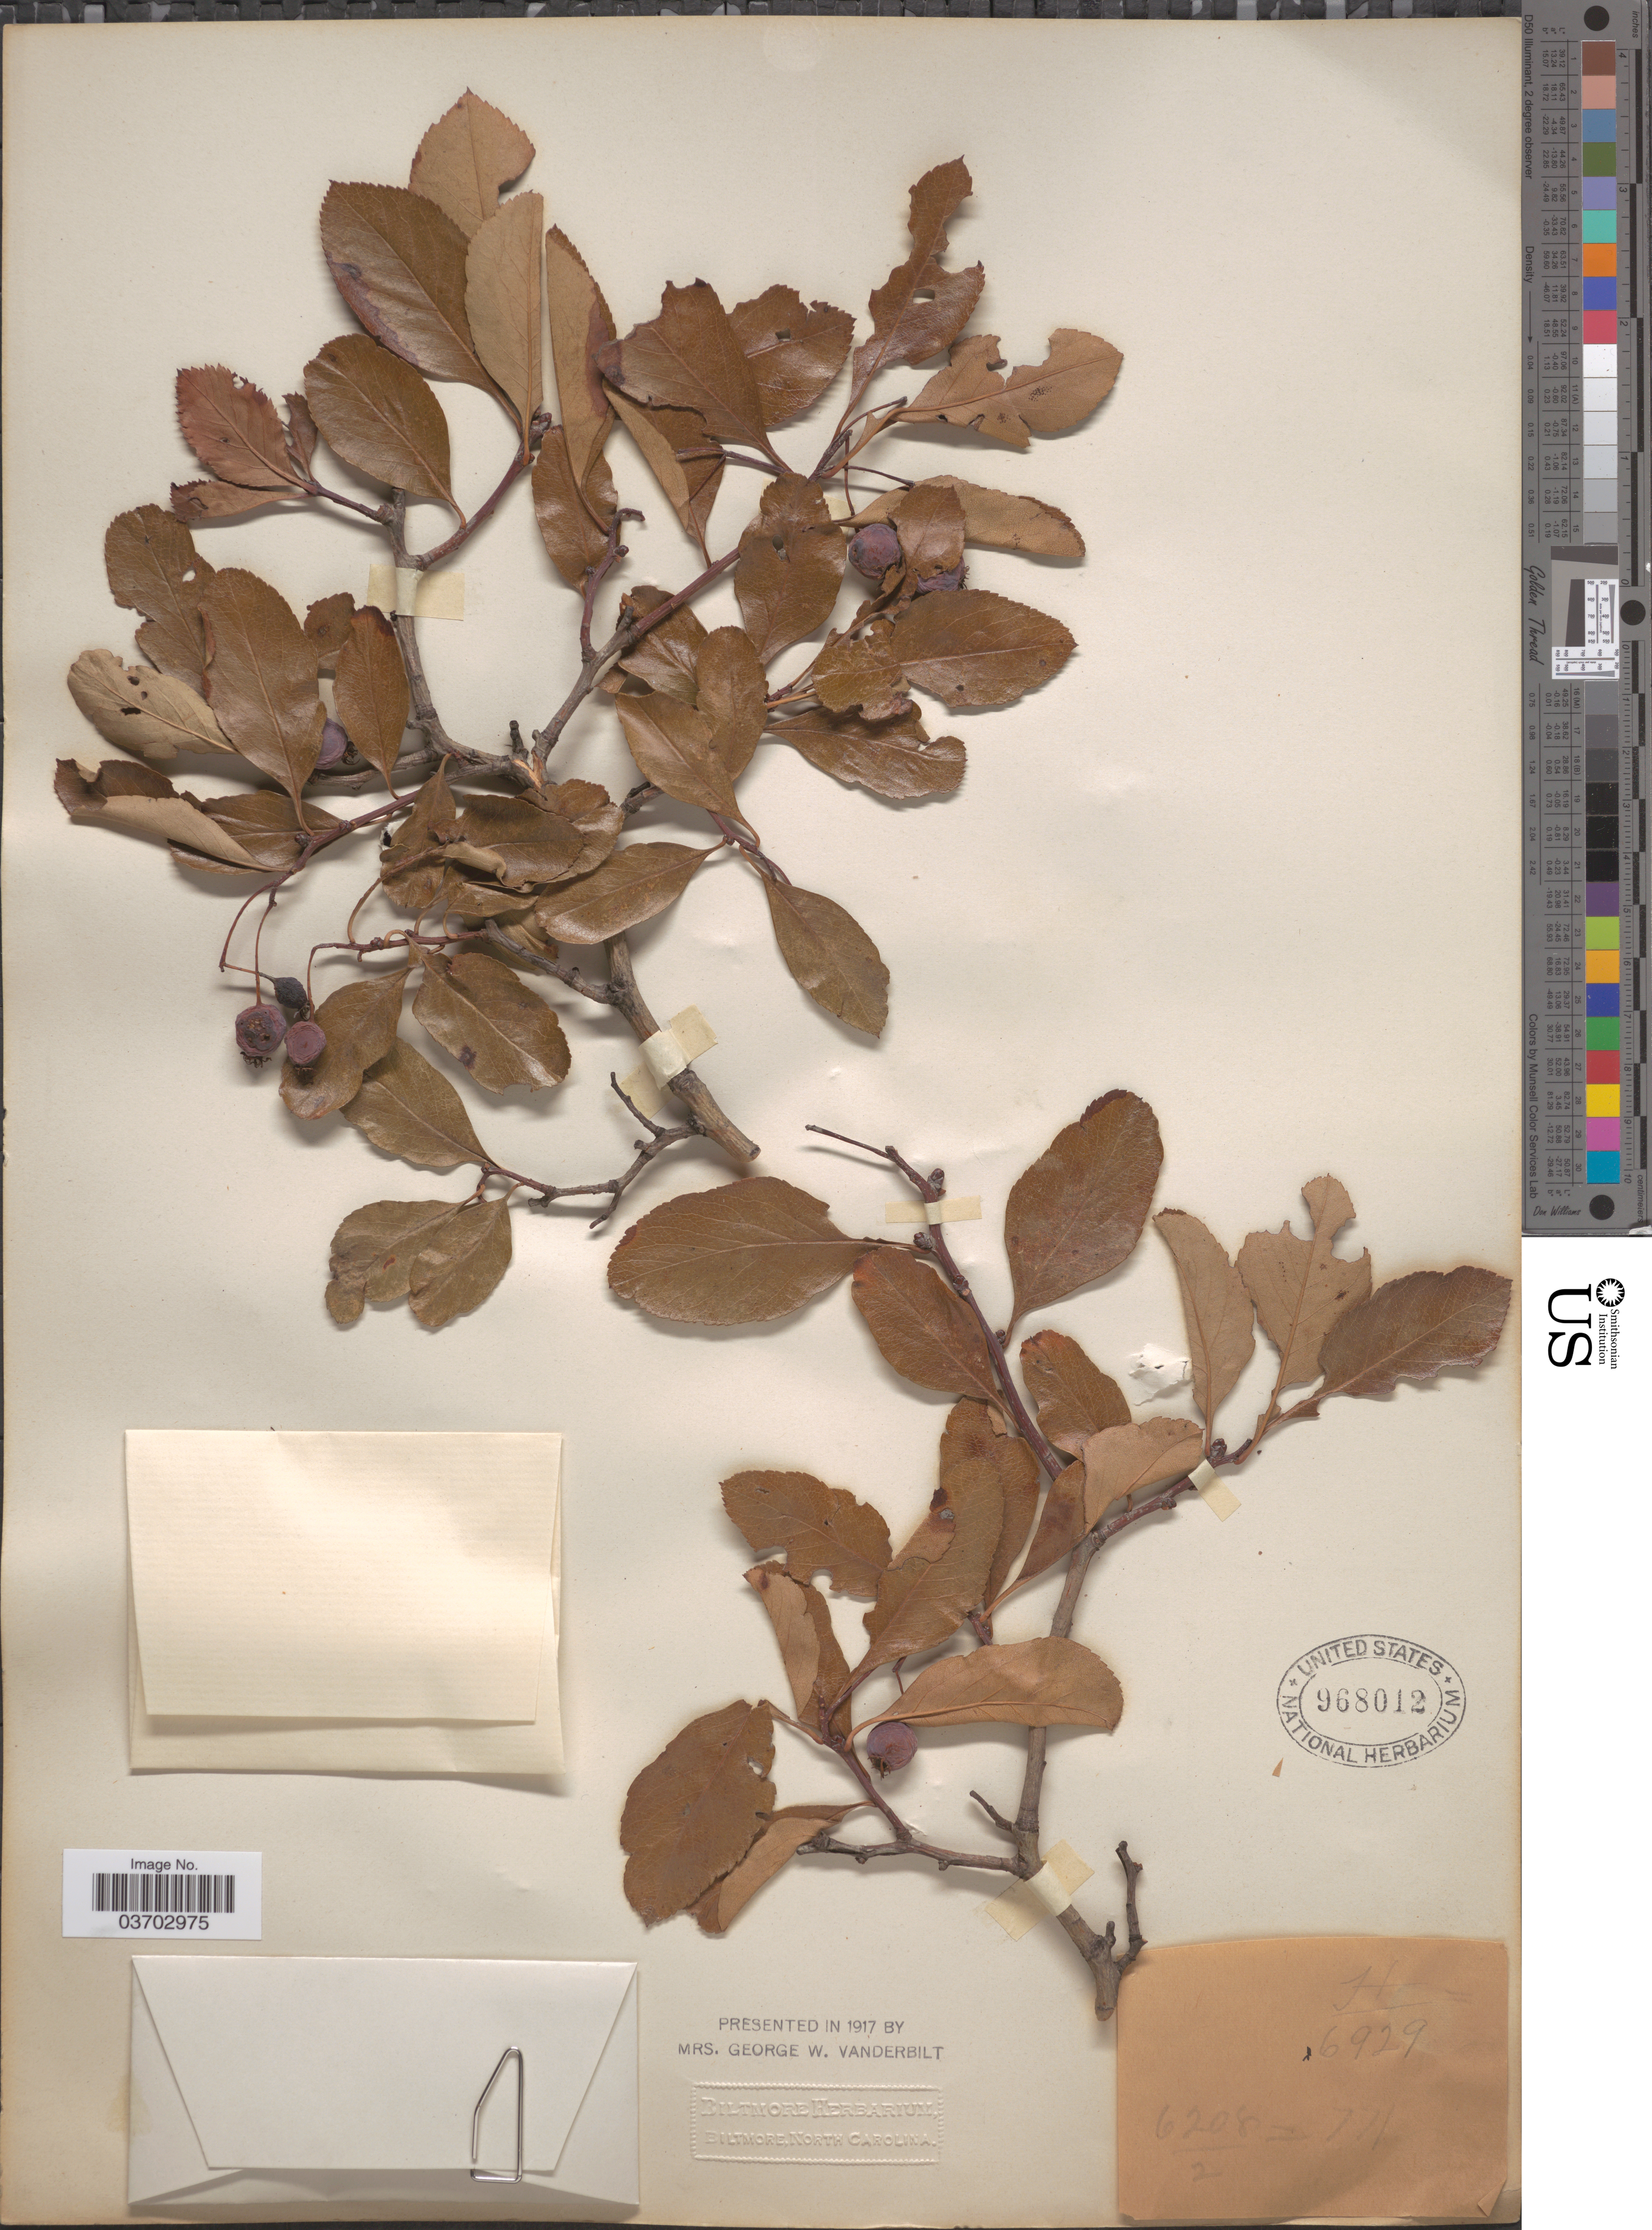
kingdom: Plantae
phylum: Tracheophyta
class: Magnoliopsida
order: Rosales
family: Rosaceae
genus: Crataegus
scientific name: Crataegus sp.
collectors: ex herb. Biltmore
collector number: H/6929/6208/2=711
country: United States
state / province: North Carolina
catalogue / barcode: US 968012